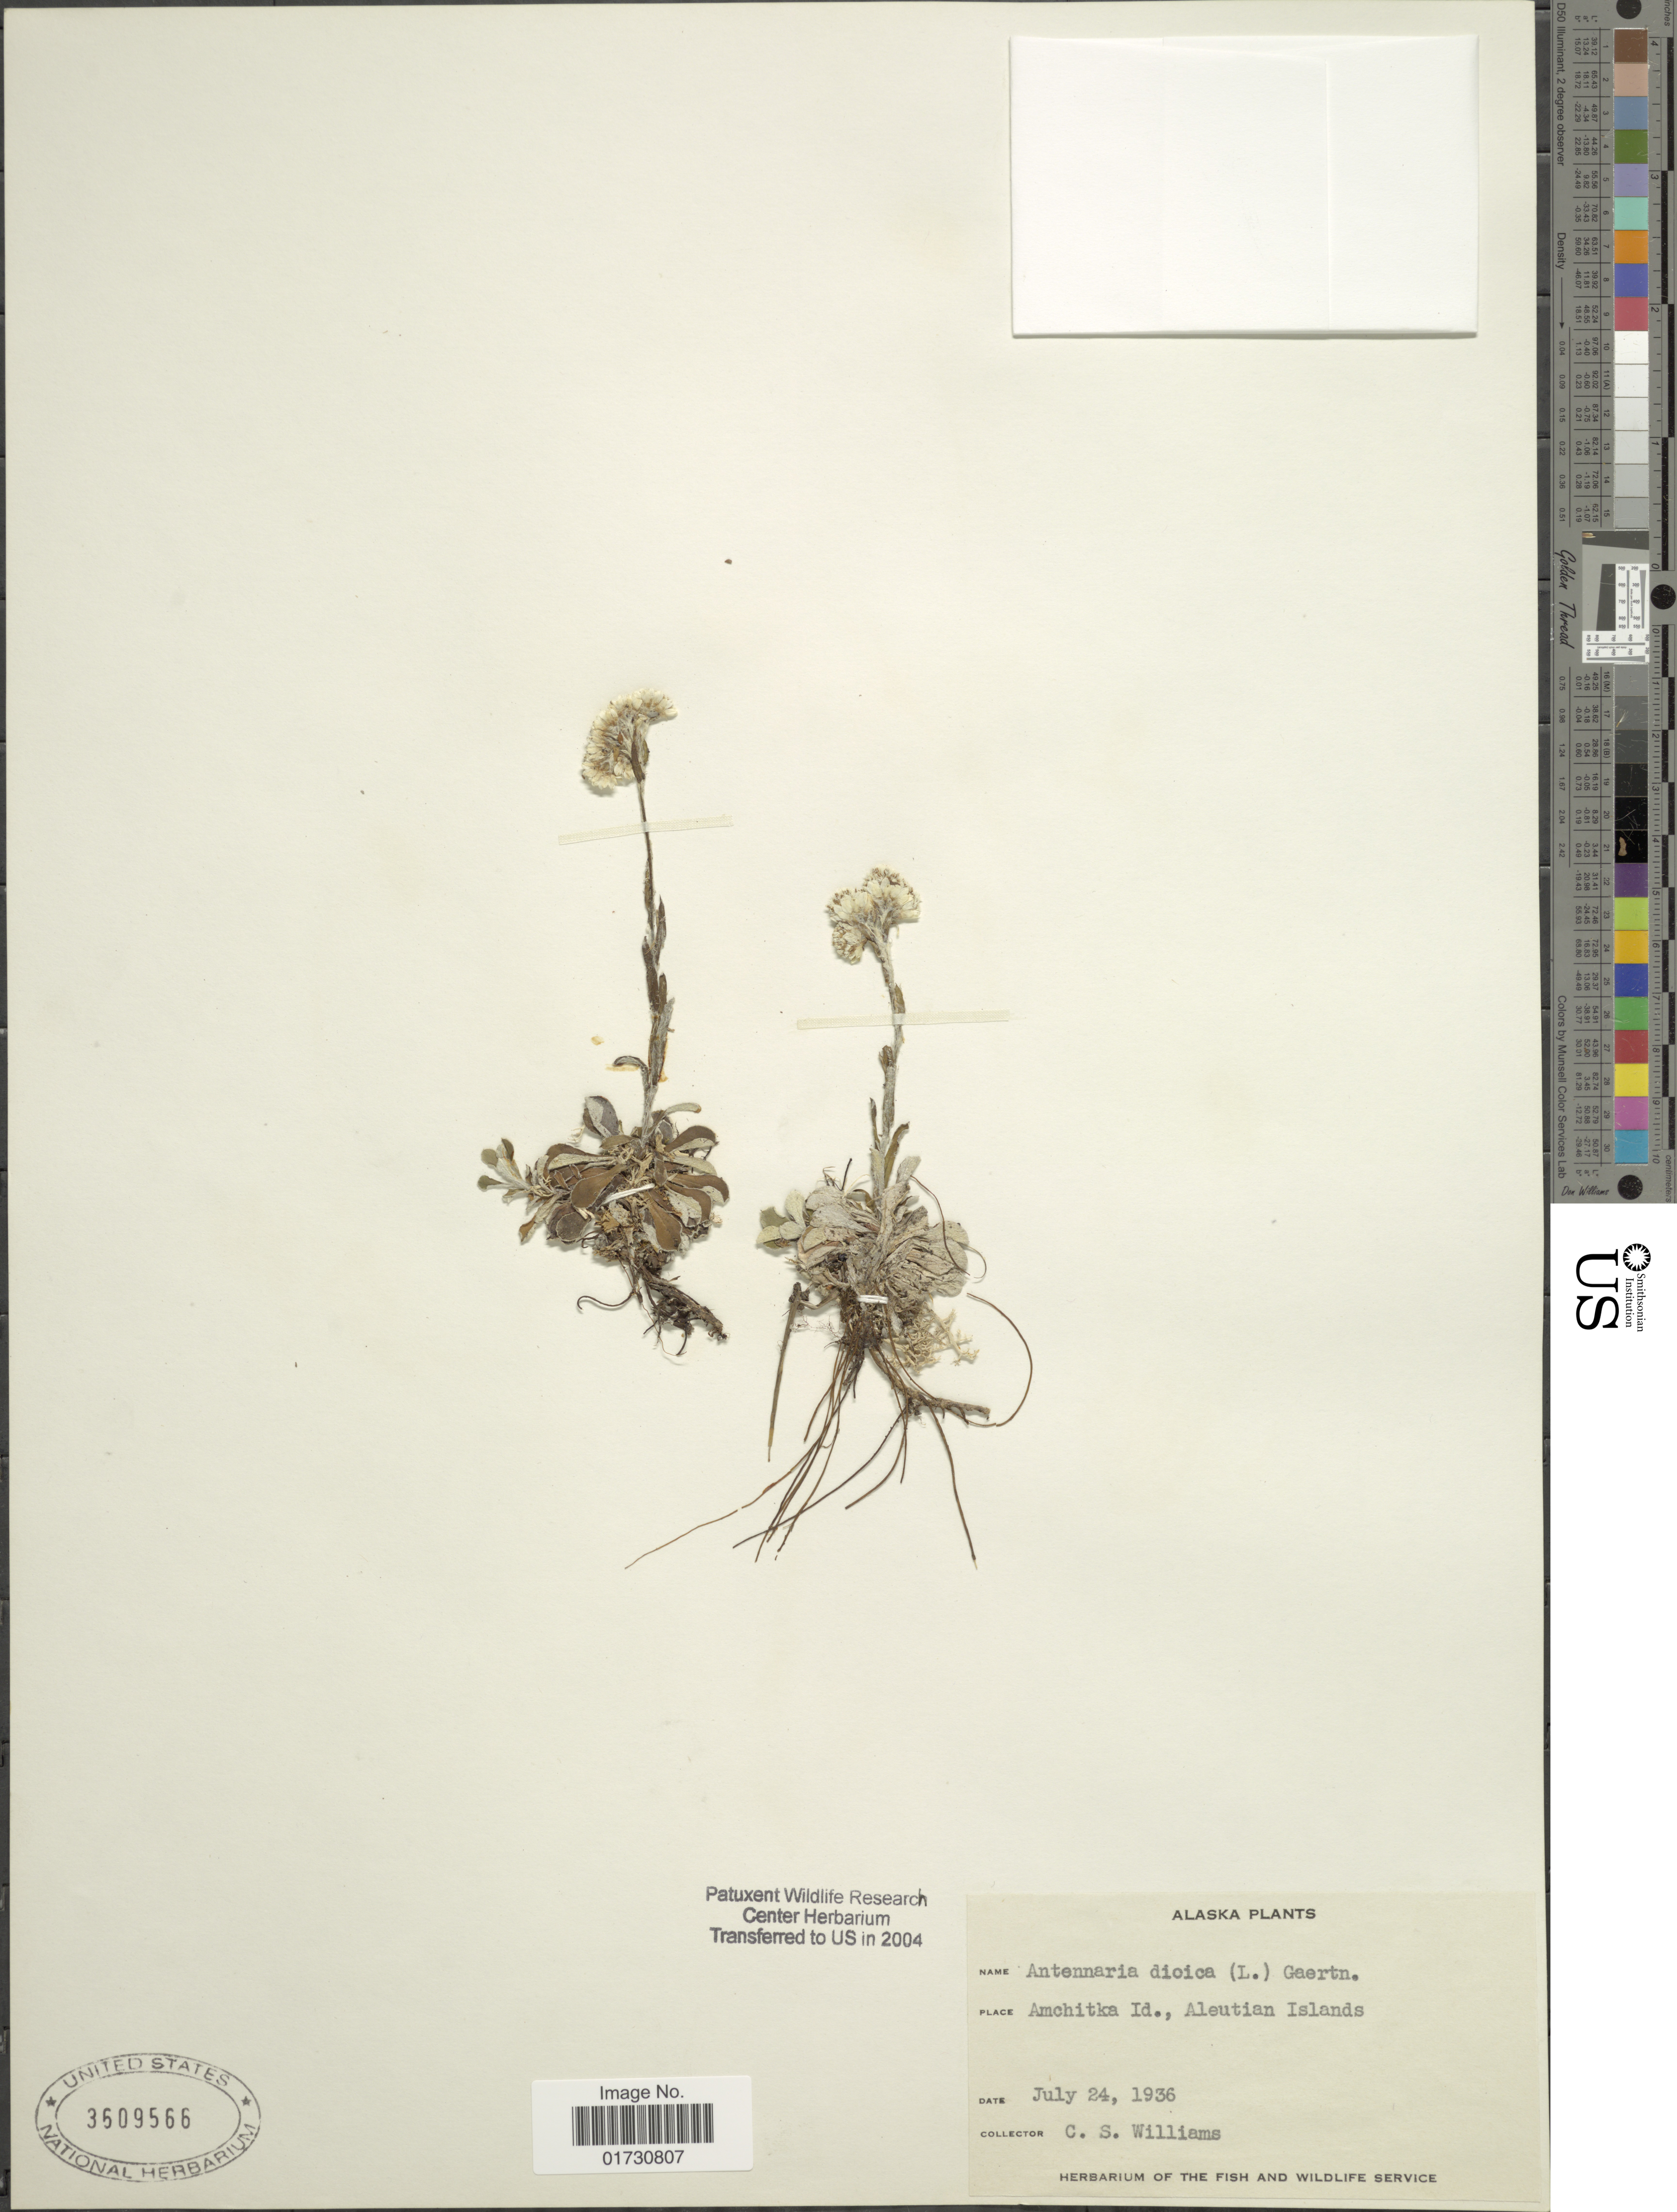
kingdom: Plantae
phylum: Tracheophyta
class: Magnoliopsida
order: Asterales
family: Asteraceae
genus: Antennaria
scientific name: Antennaria dioica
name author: (L.) Gaertn.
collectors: C. Williams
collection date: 1936-07-24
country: United States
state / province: Alaska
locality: Amchitka Id., Aleutian Islands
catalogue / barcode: US 3609566